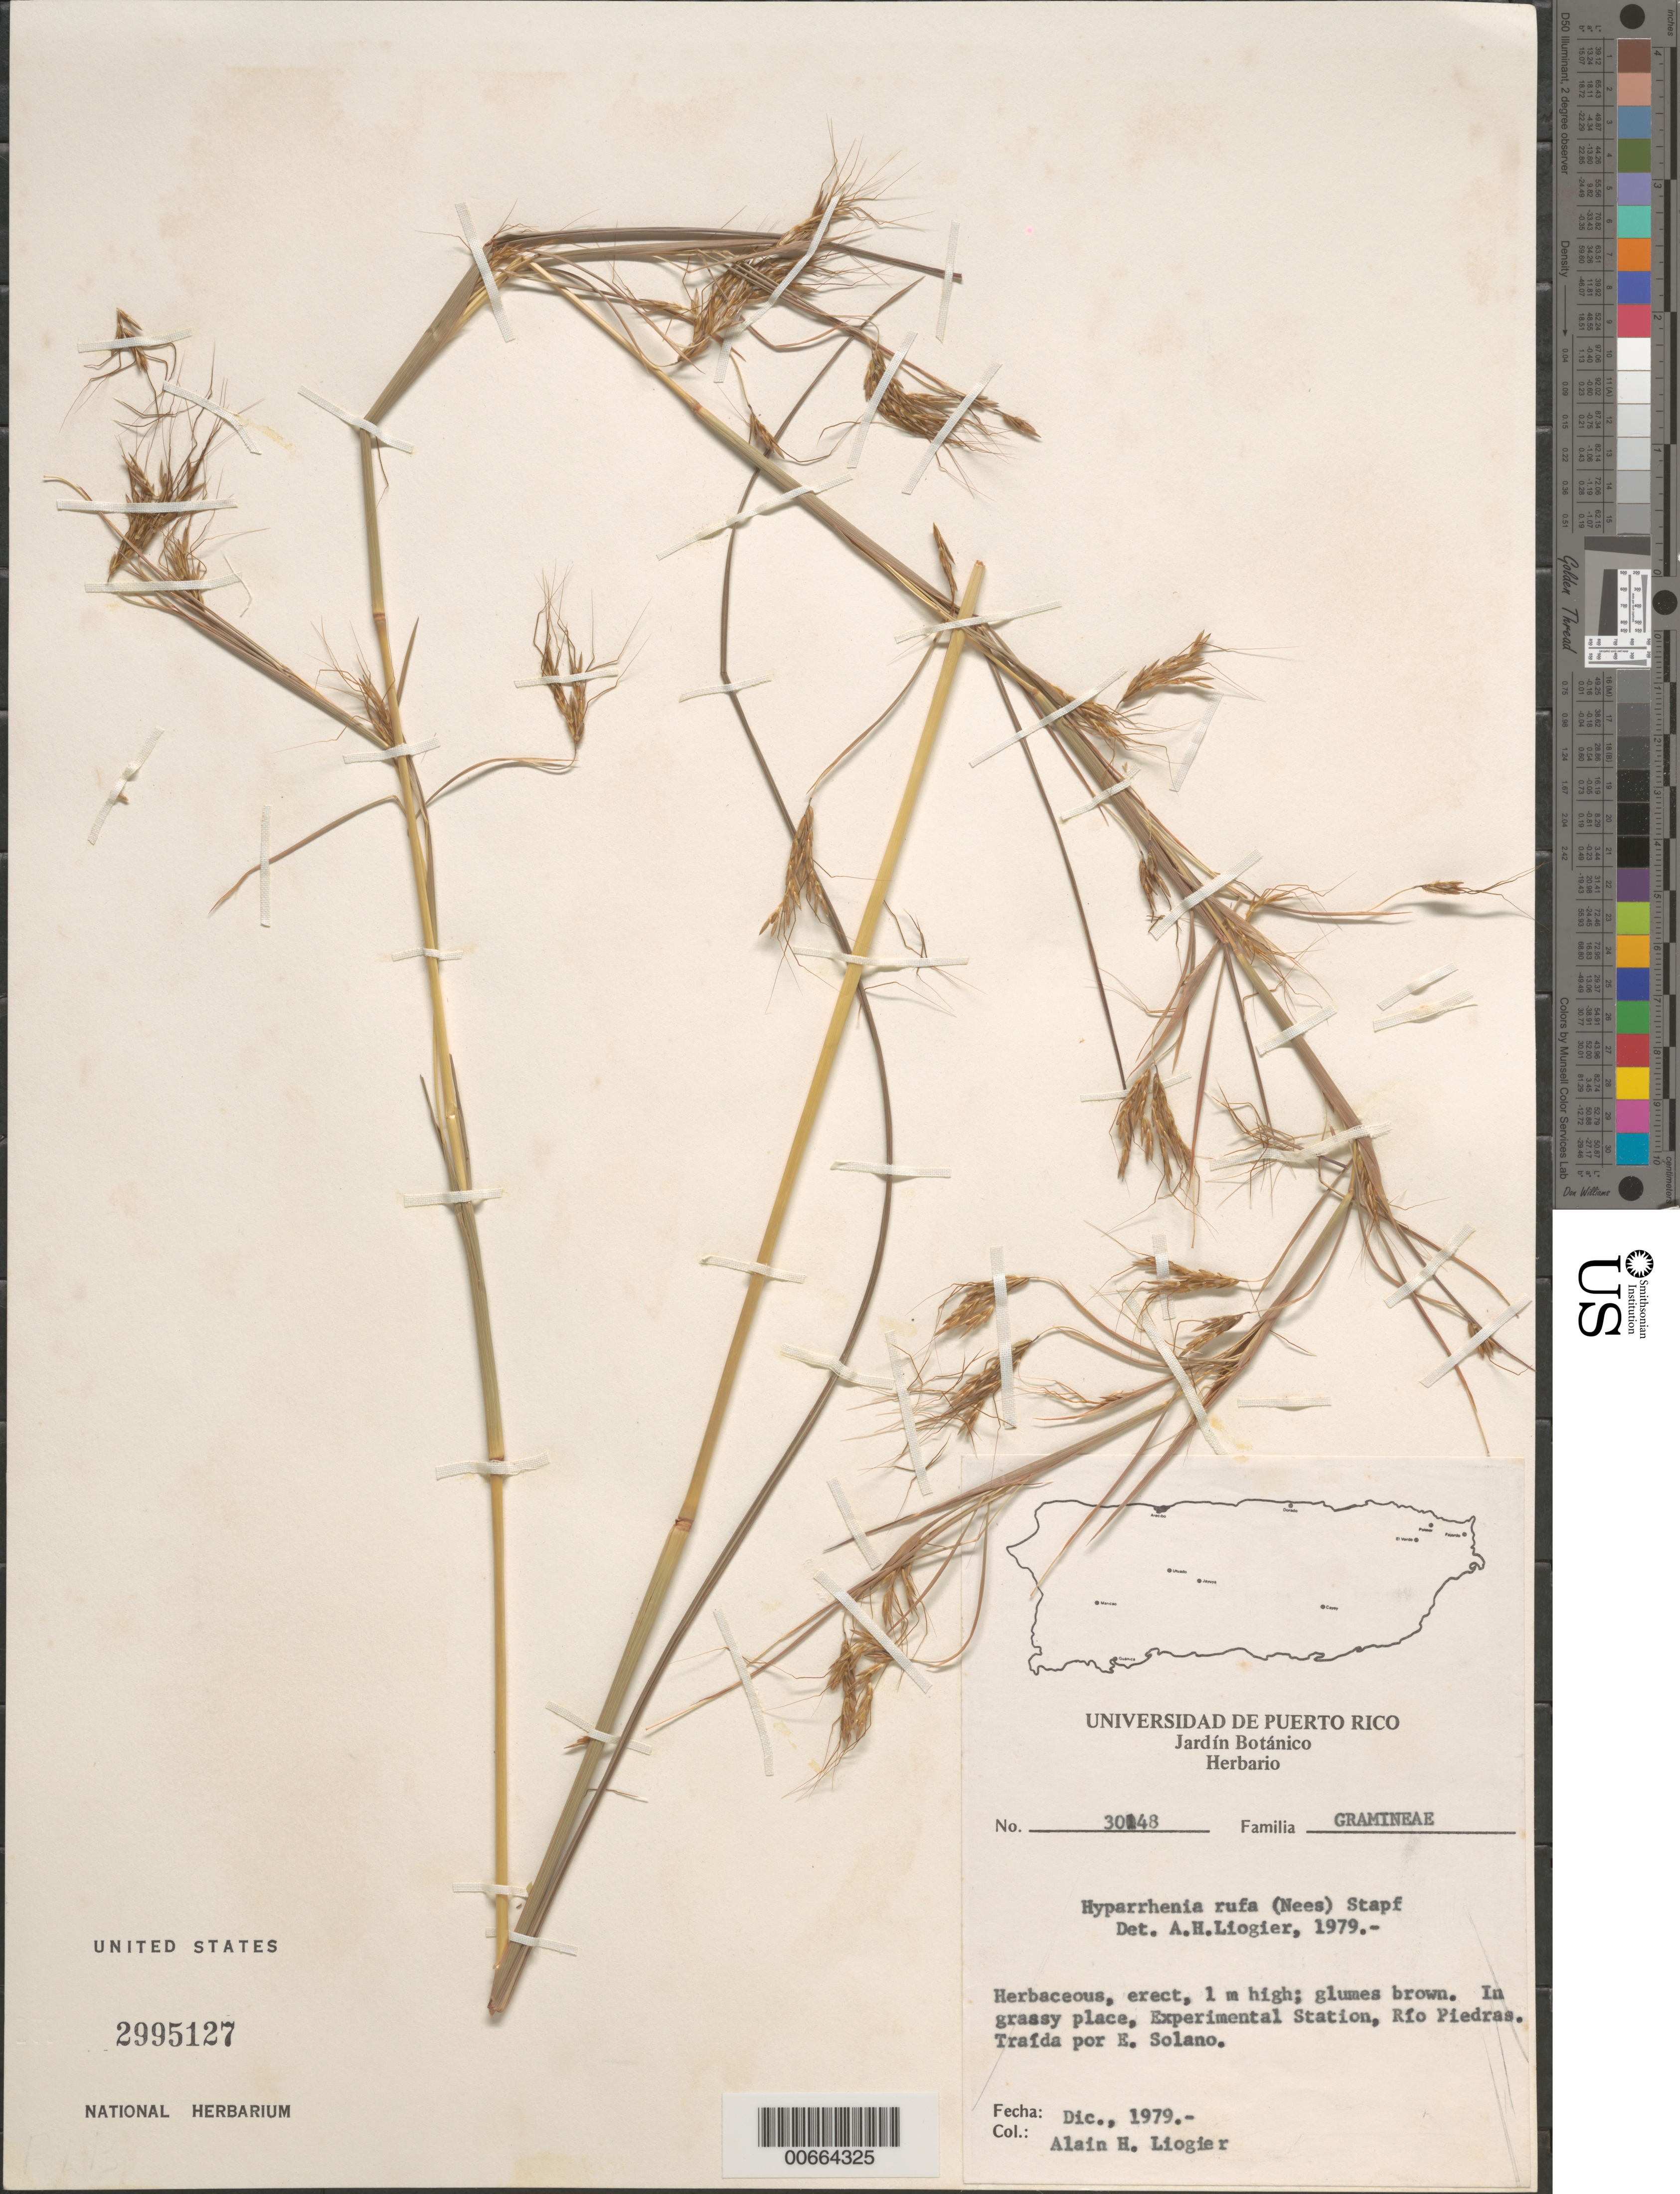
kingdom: Plantae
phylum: Tracheophyta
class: Liliopsida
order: Poales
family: Poaceae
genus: Hyparrhenia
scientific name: Hyparrhenia rufa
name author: (Nees) Stapf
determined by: Liogier, Alain H.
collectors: A. H. Liogier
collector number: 3048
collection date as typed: Dec 1979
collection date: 1979-12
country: Puerto Rico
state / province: San Juan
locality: Exp. Station, Traída por E. Solano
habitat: Grassy place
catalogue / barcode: US 2995127